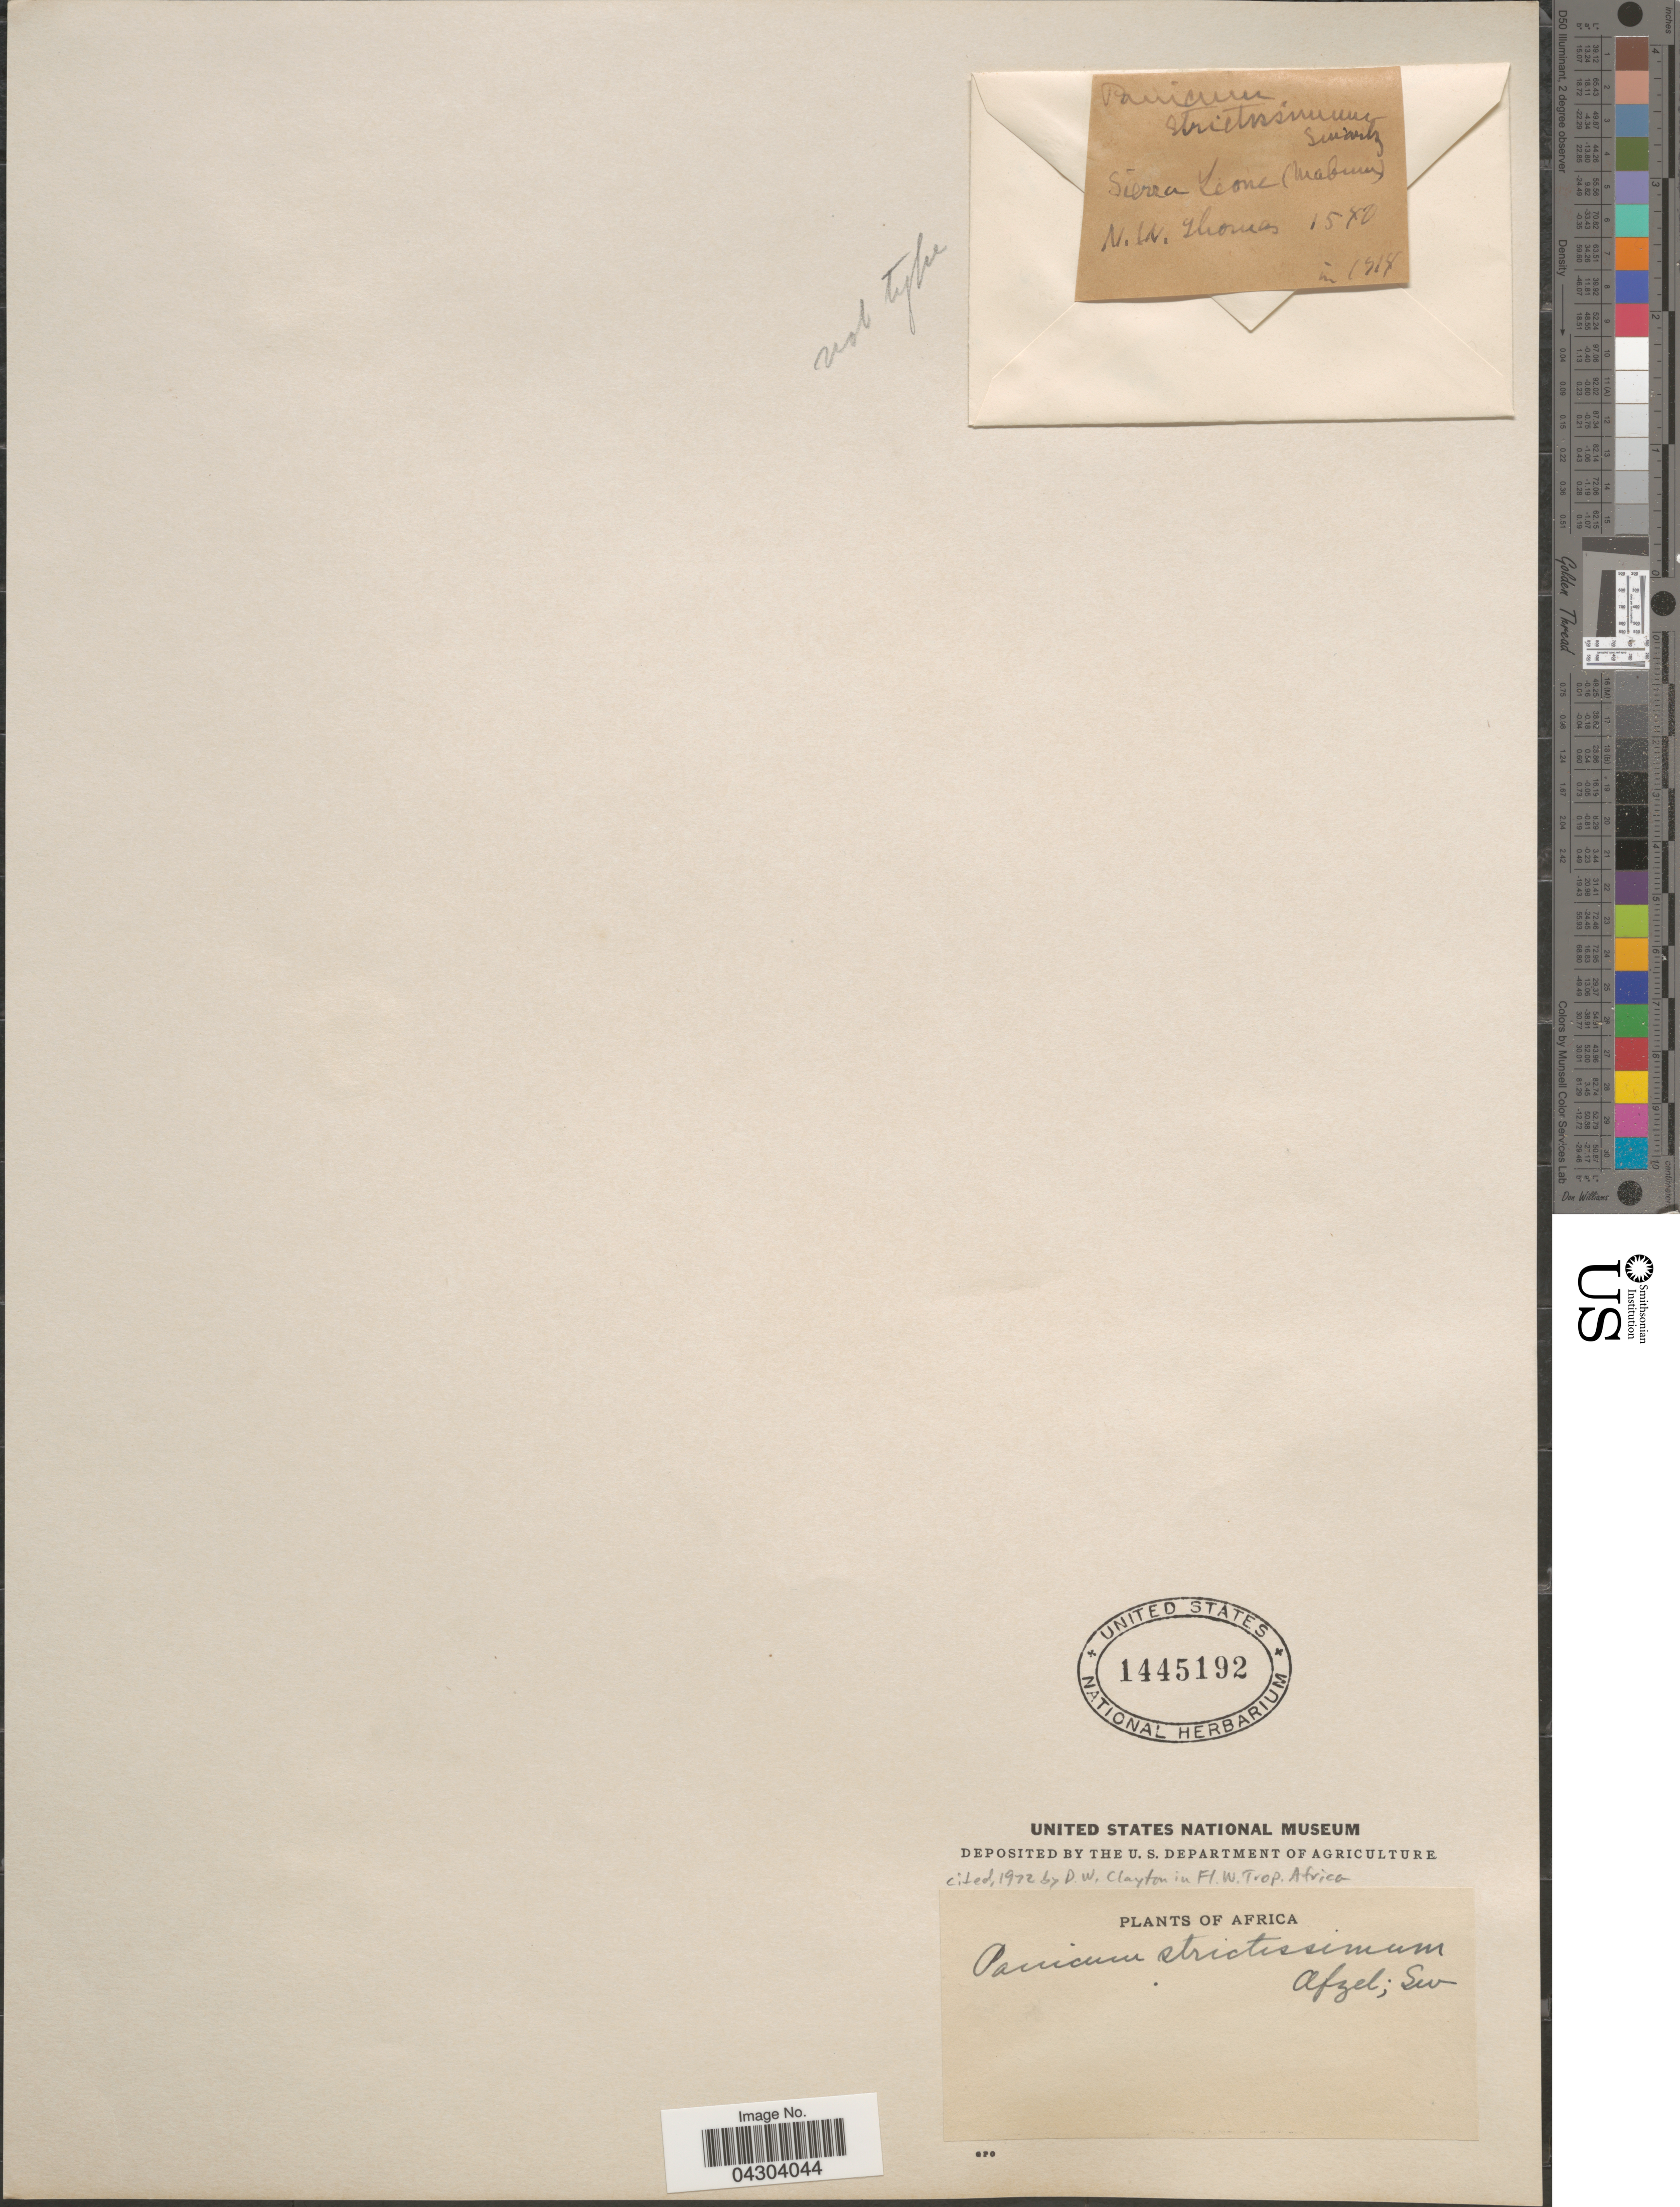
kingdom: Plantae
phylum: Tracheophyta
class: Liliopsida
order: Poales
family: Poaceae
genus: Panicum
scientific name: Panicum strictissimum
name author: Afzel. ex Sw.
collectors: N. Thomas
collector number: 1540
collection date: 1914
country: Sierra Leone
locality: Mabum.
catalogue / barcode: US 1445192